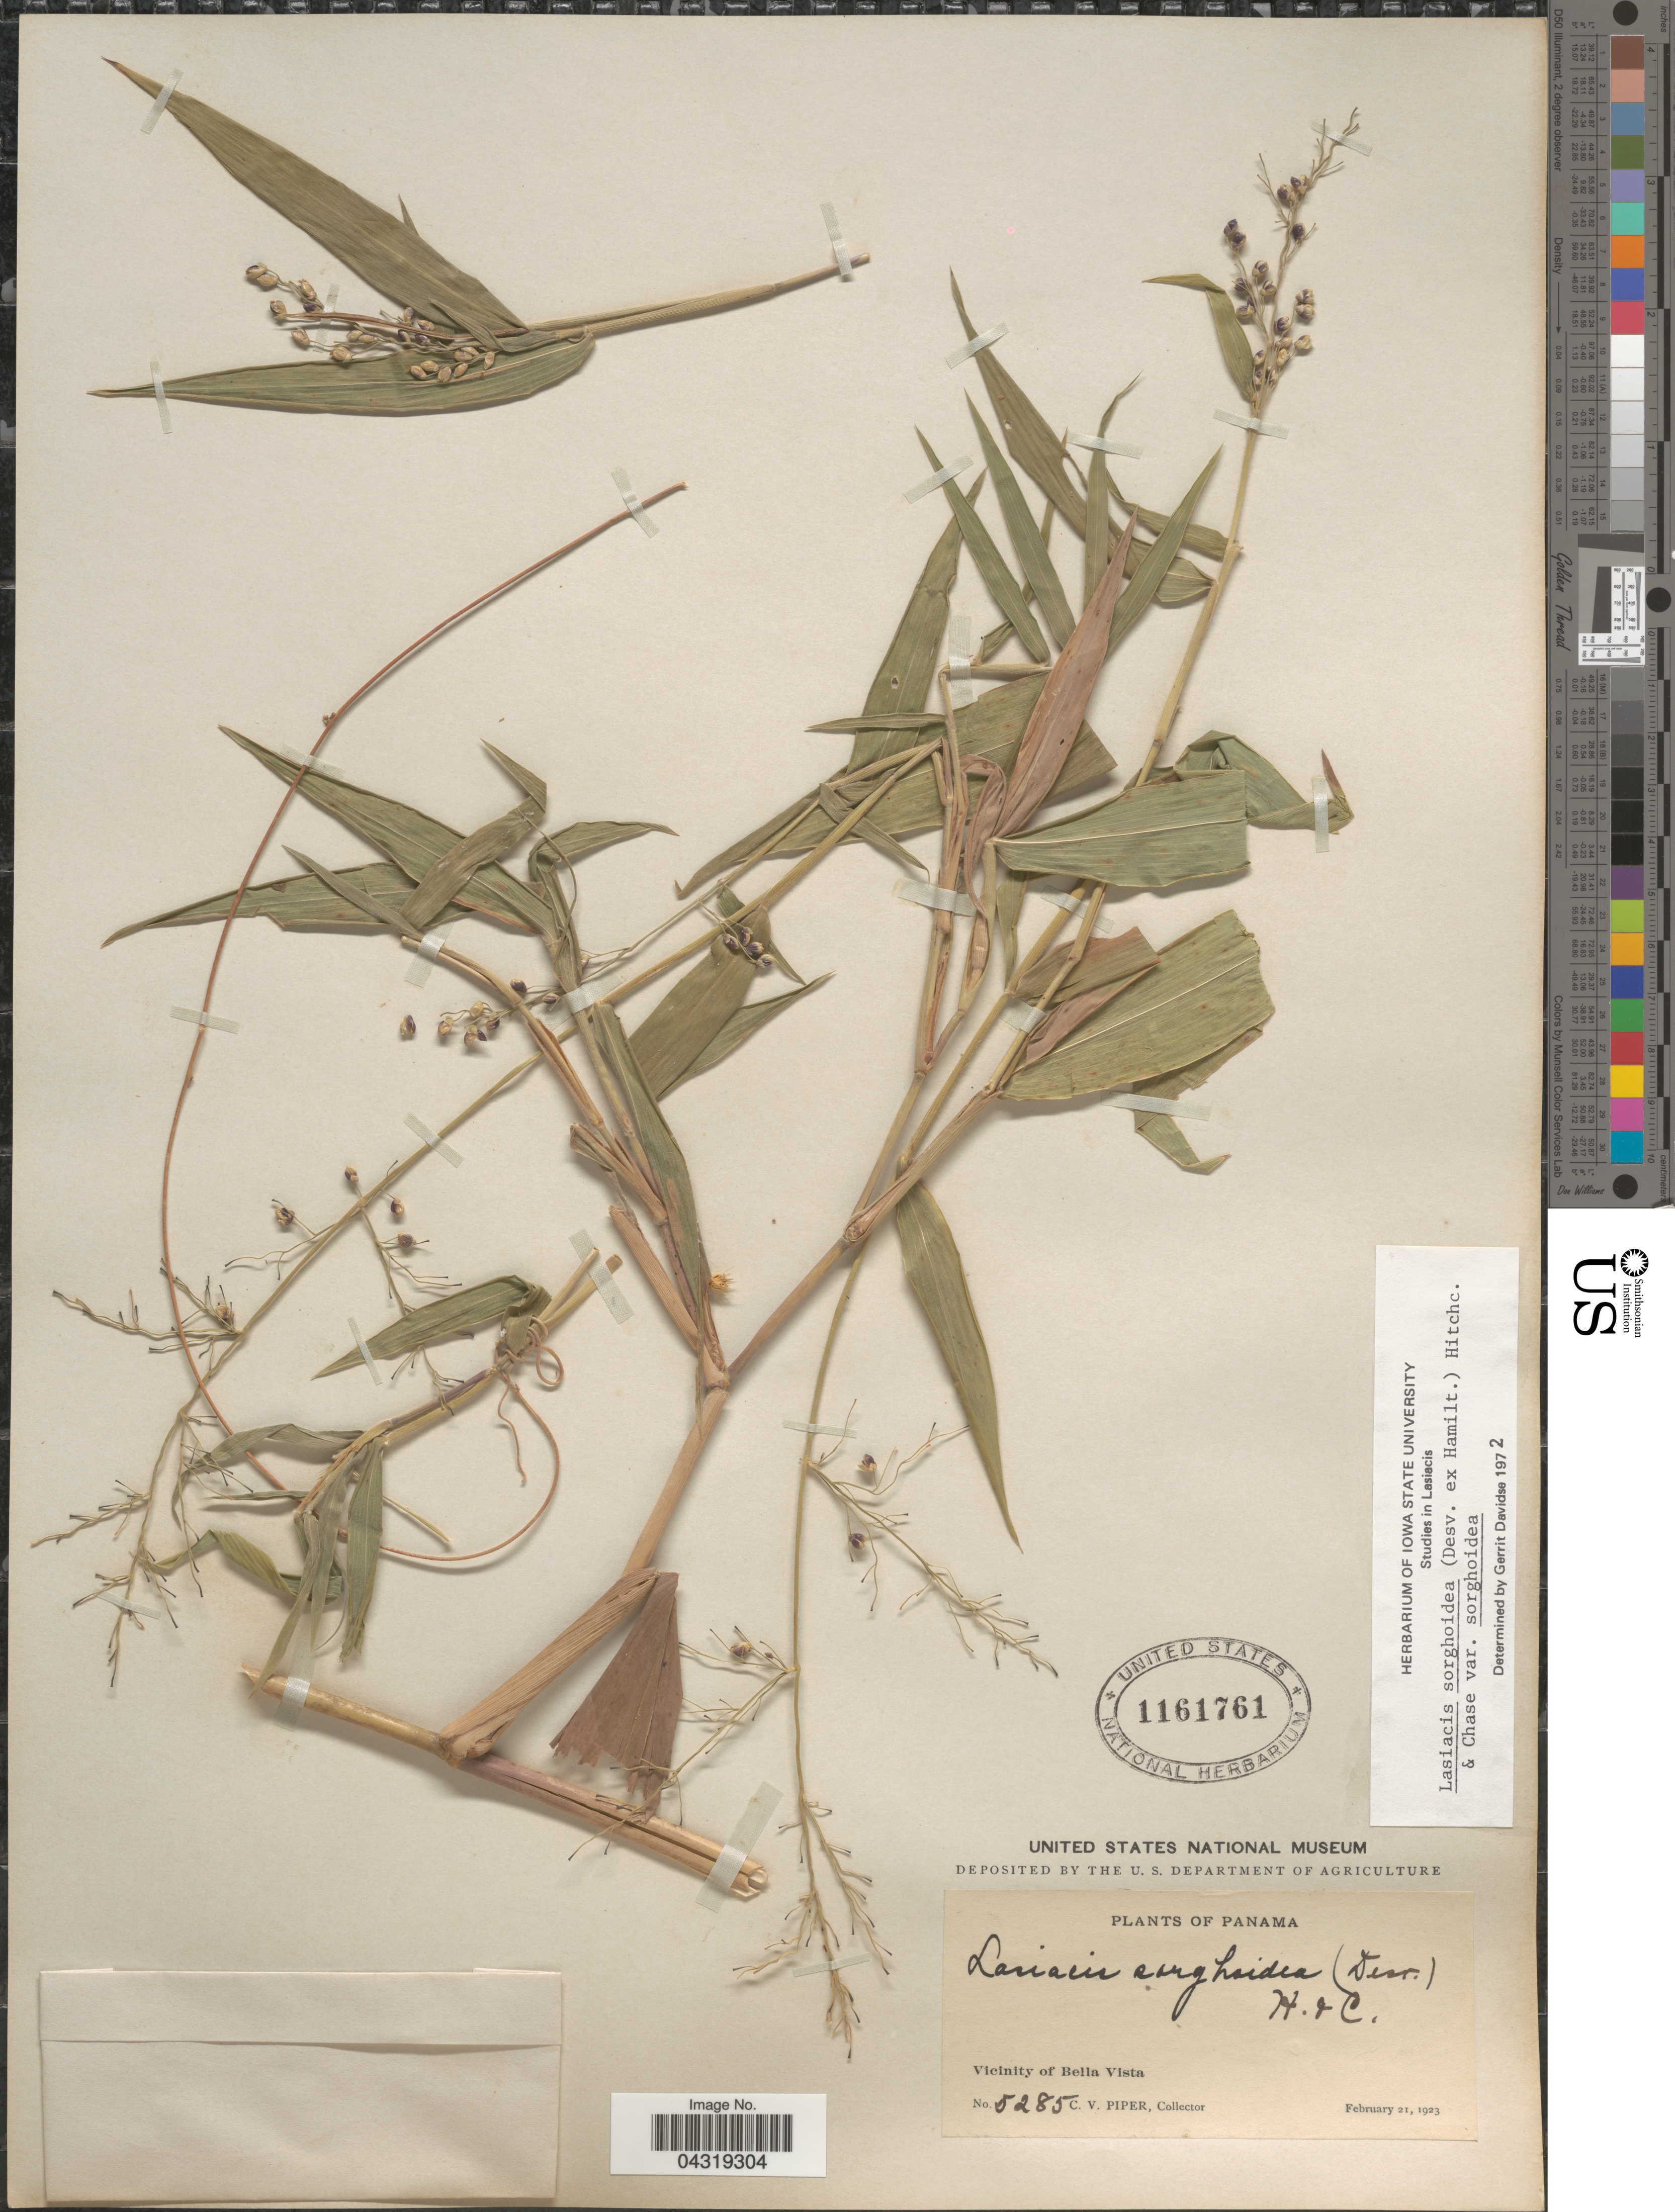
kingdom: Plantae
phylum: Tracheophyta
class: Liliopsida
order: Poales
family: Poaceae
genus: Lasiacis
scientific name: Lasiacis sorghoidea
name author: (Desv. ex Ham.) Hitchc. & Chase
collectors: C. V. Piper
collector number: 5285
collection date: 1923-02-21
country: Panama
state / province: Panamá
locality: Vicinity of Bella Vista.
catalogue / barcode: US 1161761